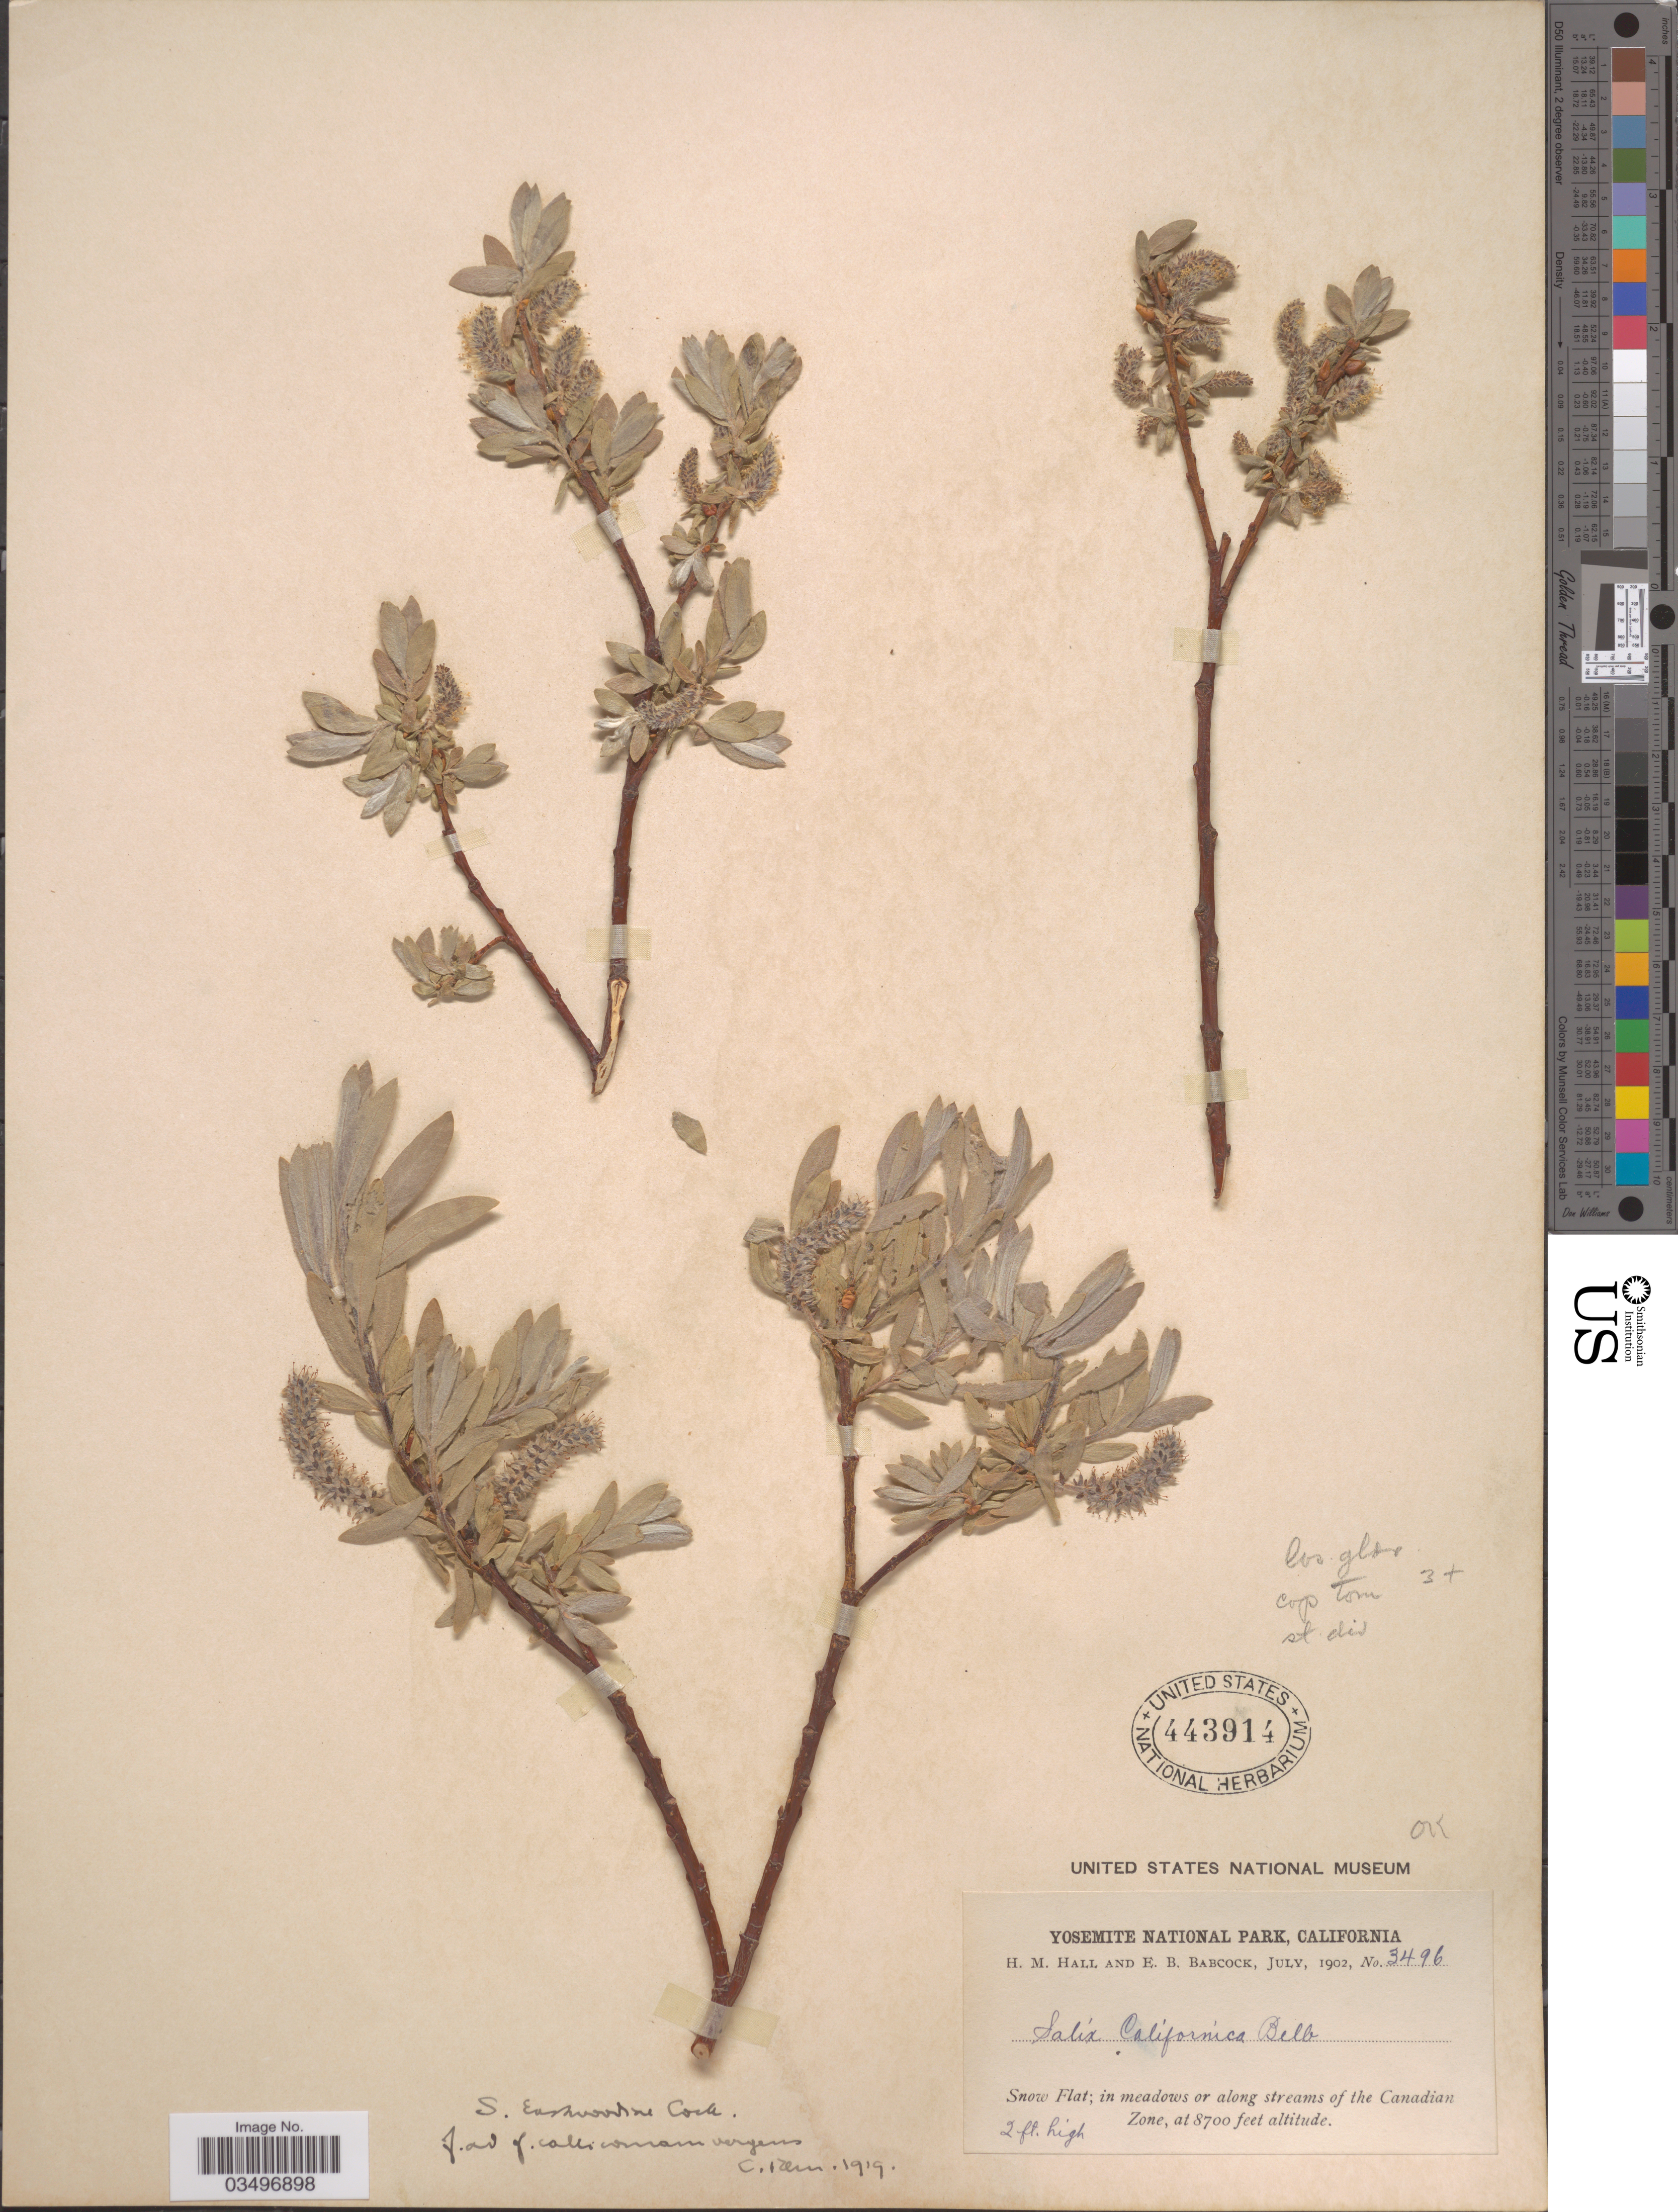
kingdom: Plantae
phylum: Tracheophyta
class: Magnoliopsida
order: Malpighiales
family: Salicaceae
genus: Salix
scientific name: Salix eastwoodiae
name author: Cockerell ex A. Heller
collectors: H. M. Hall & E. B. Babcock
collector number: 3496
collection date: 1902-07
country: United States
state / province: California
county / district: Mariposa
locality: Yosemite National Park. Snow Flat; in meadows or along streams of the Canadian Zone.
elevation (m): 2652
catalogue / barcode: US 443914